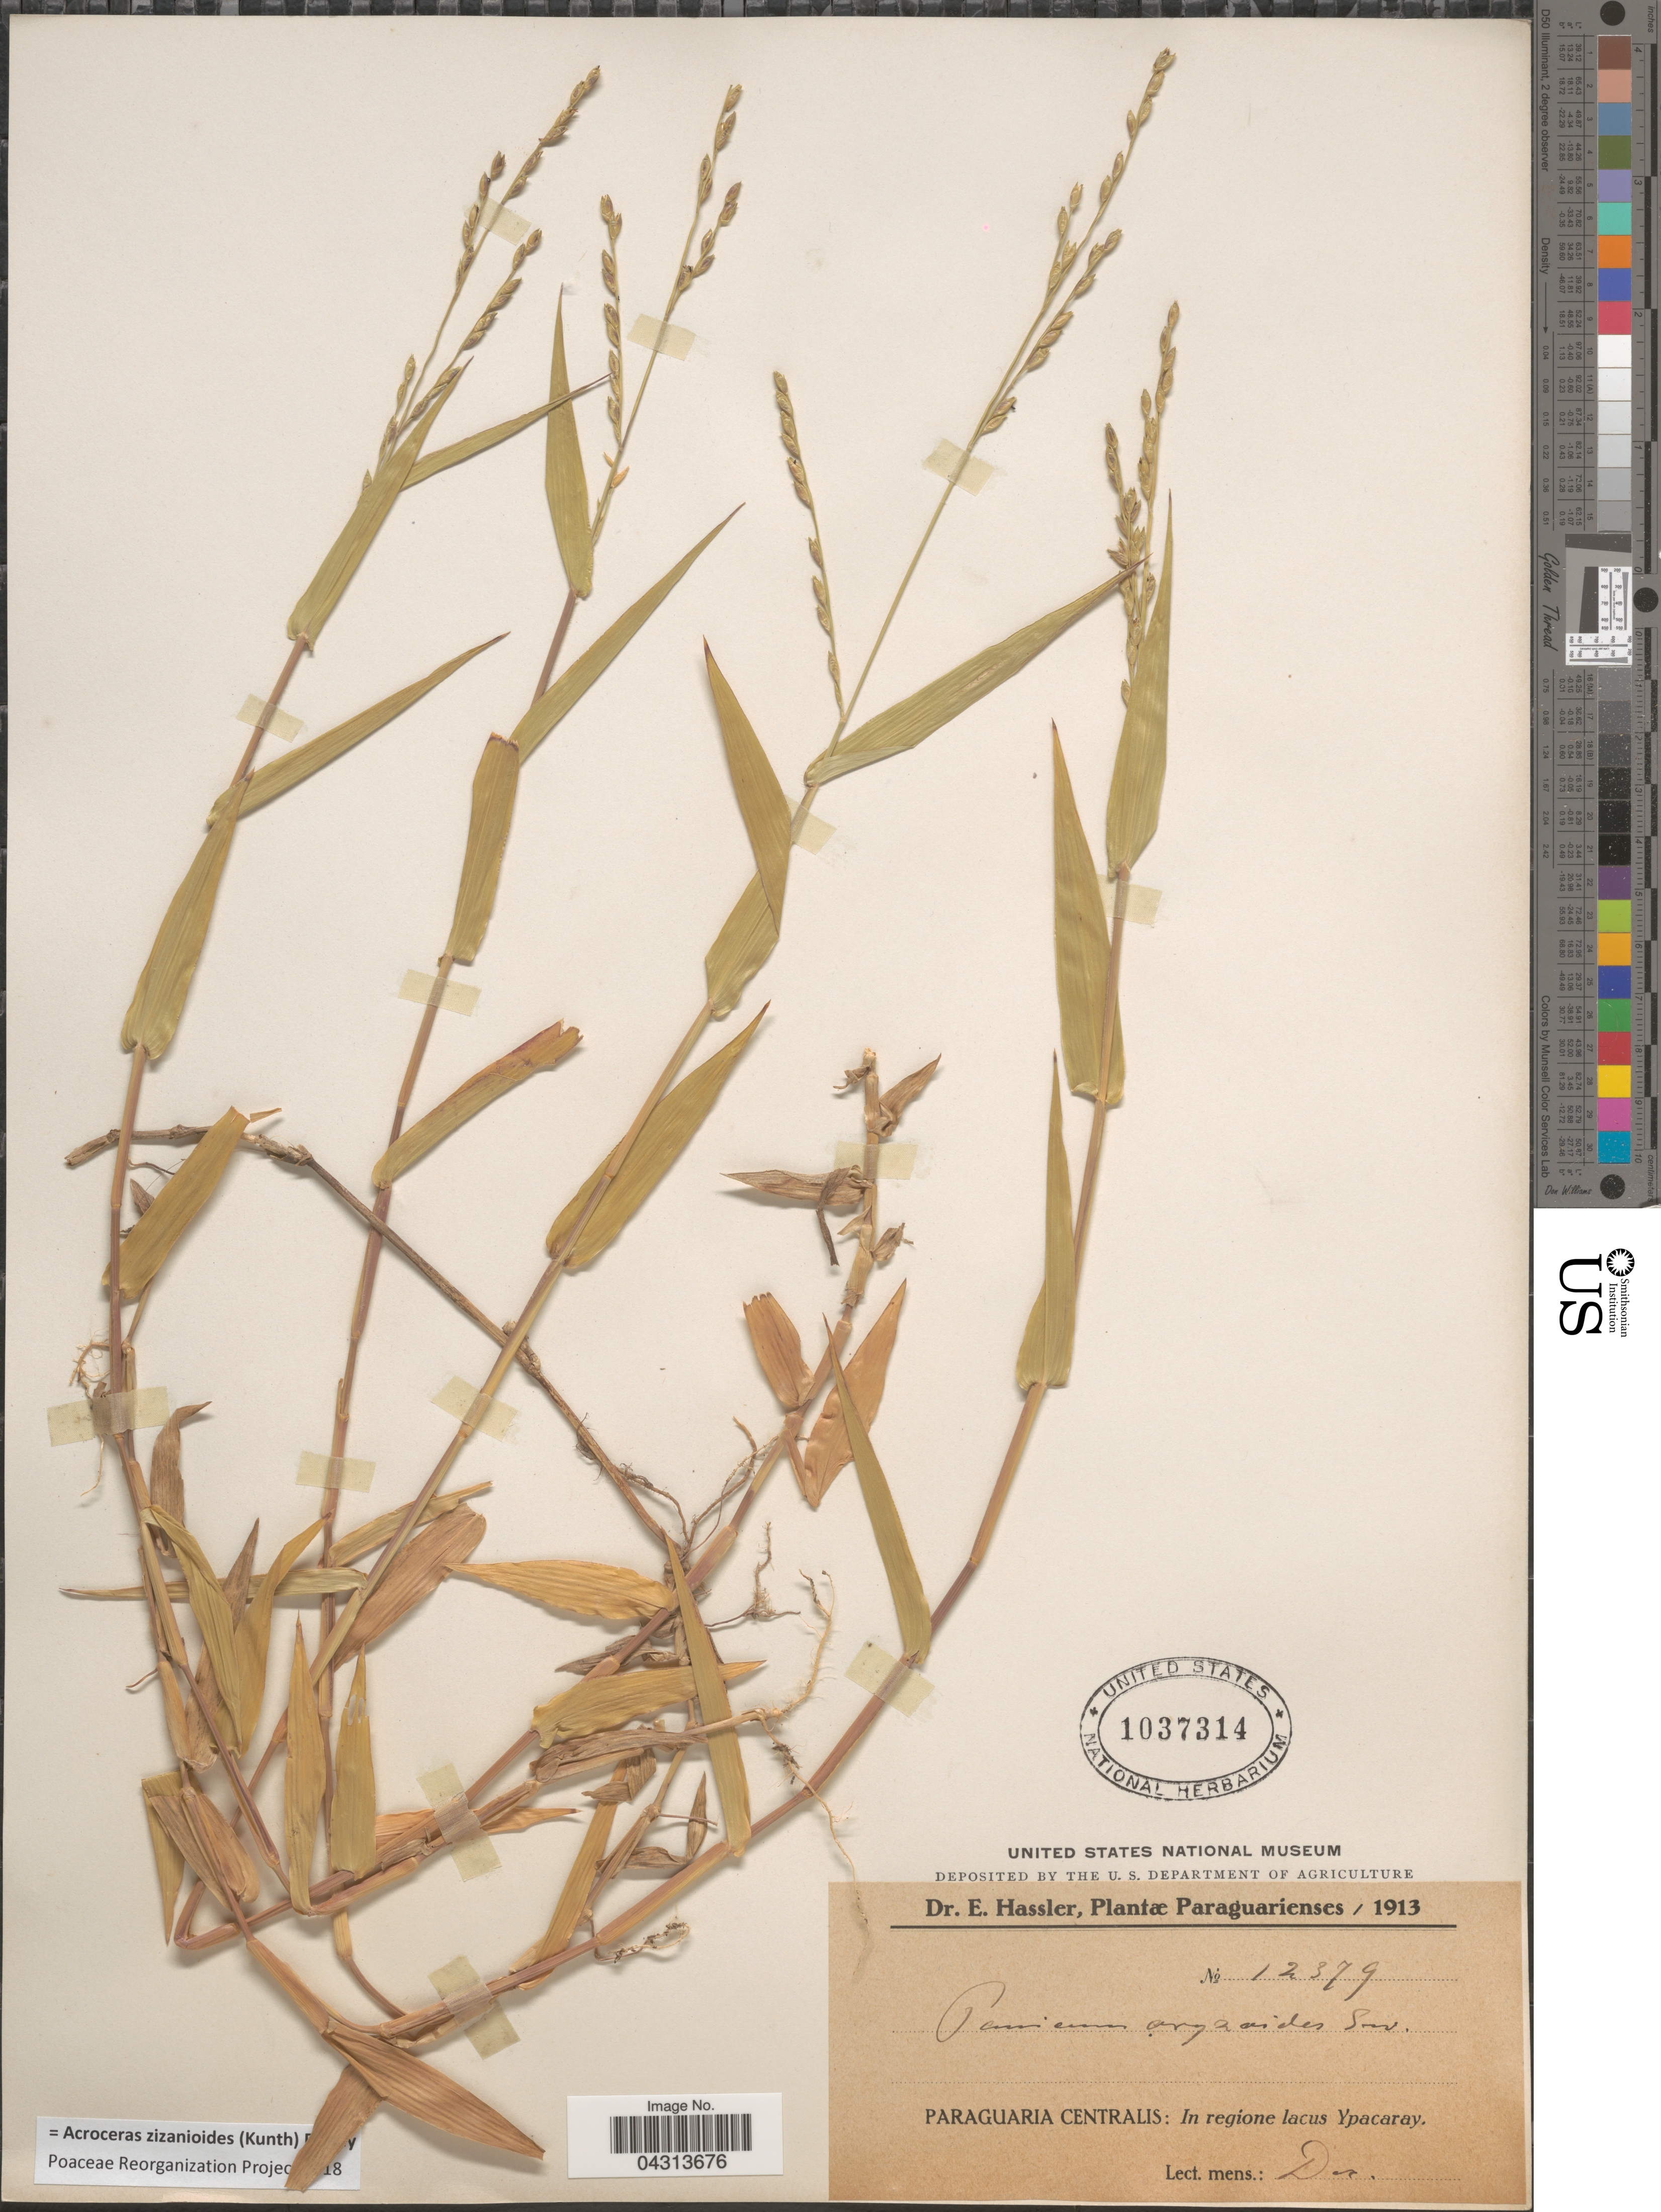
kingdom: Plantae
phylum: Tracheophyta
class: Liliopsida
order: Poales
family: Poaceae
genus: Acroceras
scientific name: Acroceras zizanioides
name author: (Kunth) Dandy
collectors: E. Hassler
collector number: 12379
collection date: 1913-12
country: Paraguay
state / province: Central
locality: Paraguarienses. Paraguaria Centralis: In regione lacus Ypacaray.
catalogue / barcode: US 1037314